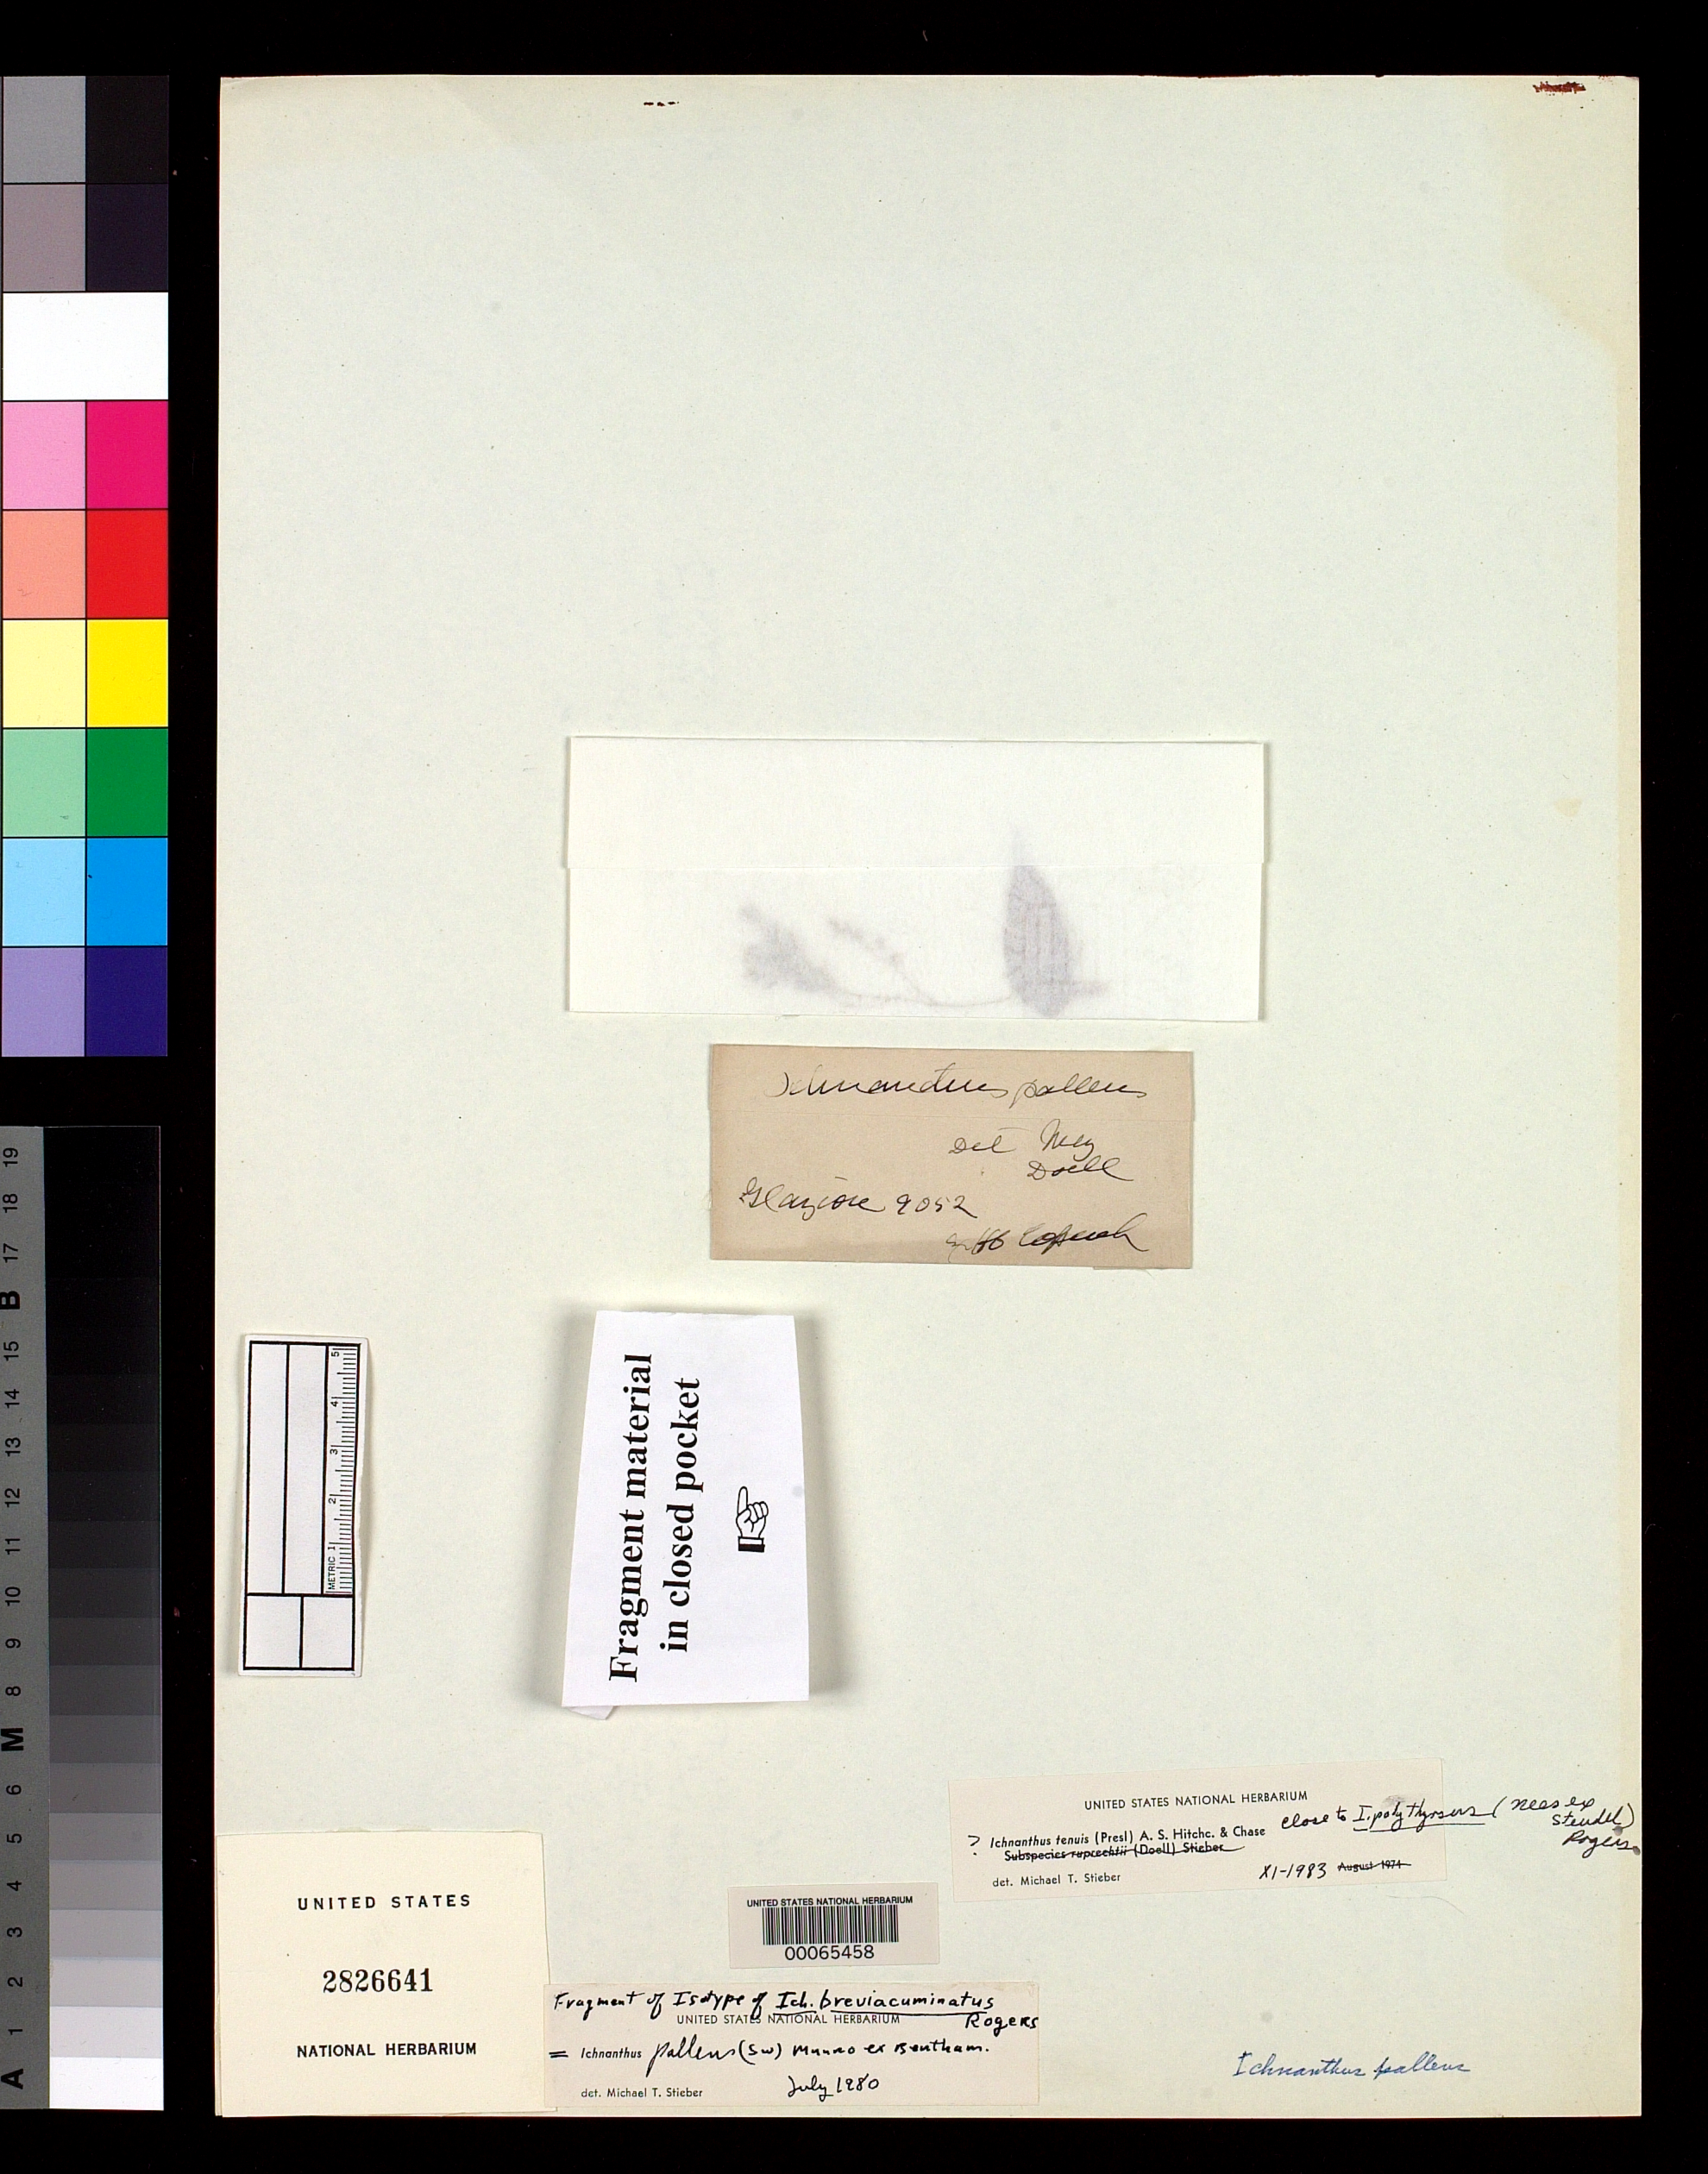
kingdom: Plantae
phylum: Tracheophyta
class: Liliopsida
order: Poales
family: Poaceae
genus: Ichnanthus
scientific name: Ichnanthus breviacuminatus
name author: Rogers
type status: Isotype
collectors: A. F. M. Glaziou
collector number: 9052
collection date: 1877-01-28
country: Brazil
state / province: Rio de Janeiro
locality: Petropolis.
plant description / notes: Fragmentary material of type specimen ex herb. Copenh.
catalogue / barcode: US 2826614